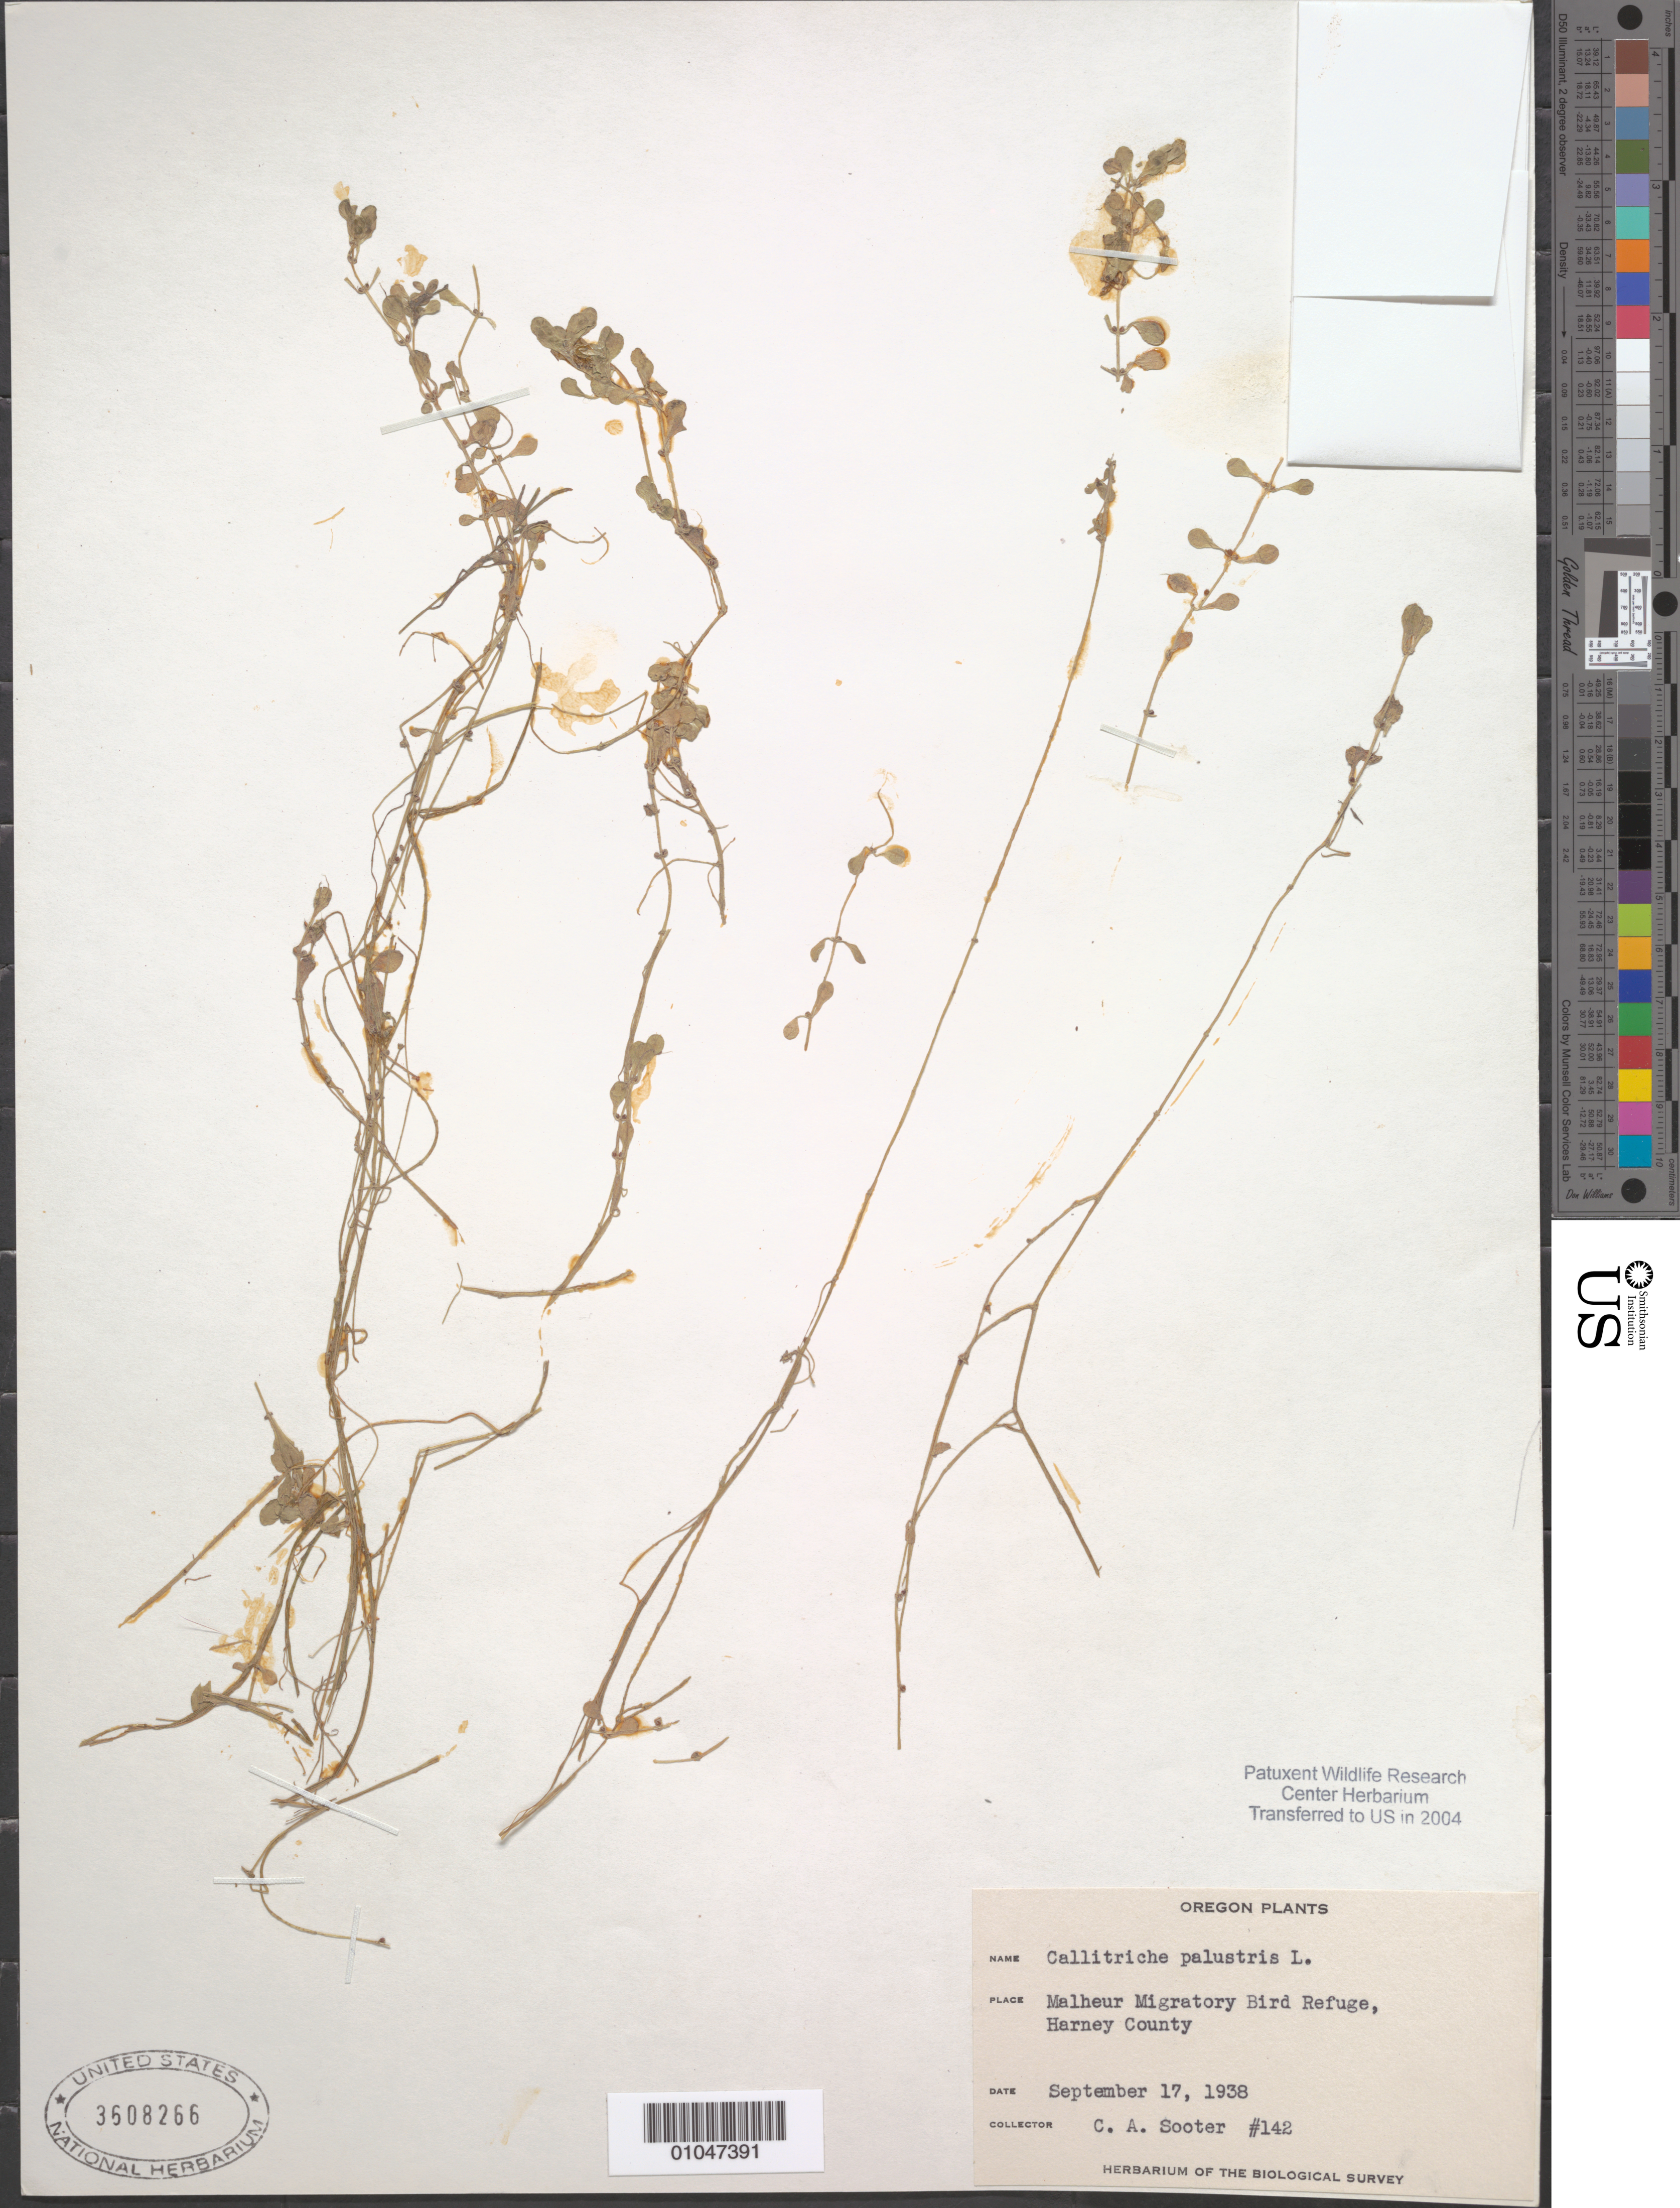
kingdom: Plantae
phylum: Tracheophyta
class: Magnoliopsida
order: Lamiales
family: Plantaginaceae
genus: Callitriche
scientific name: Callitriche palustris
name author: L.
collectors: C. Sooter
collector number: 142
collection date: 1938-09-17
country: United States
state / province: Oregon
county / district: Harney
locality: Maleur Migratory Bird Refuge, Harney County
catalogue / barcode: US 3608266